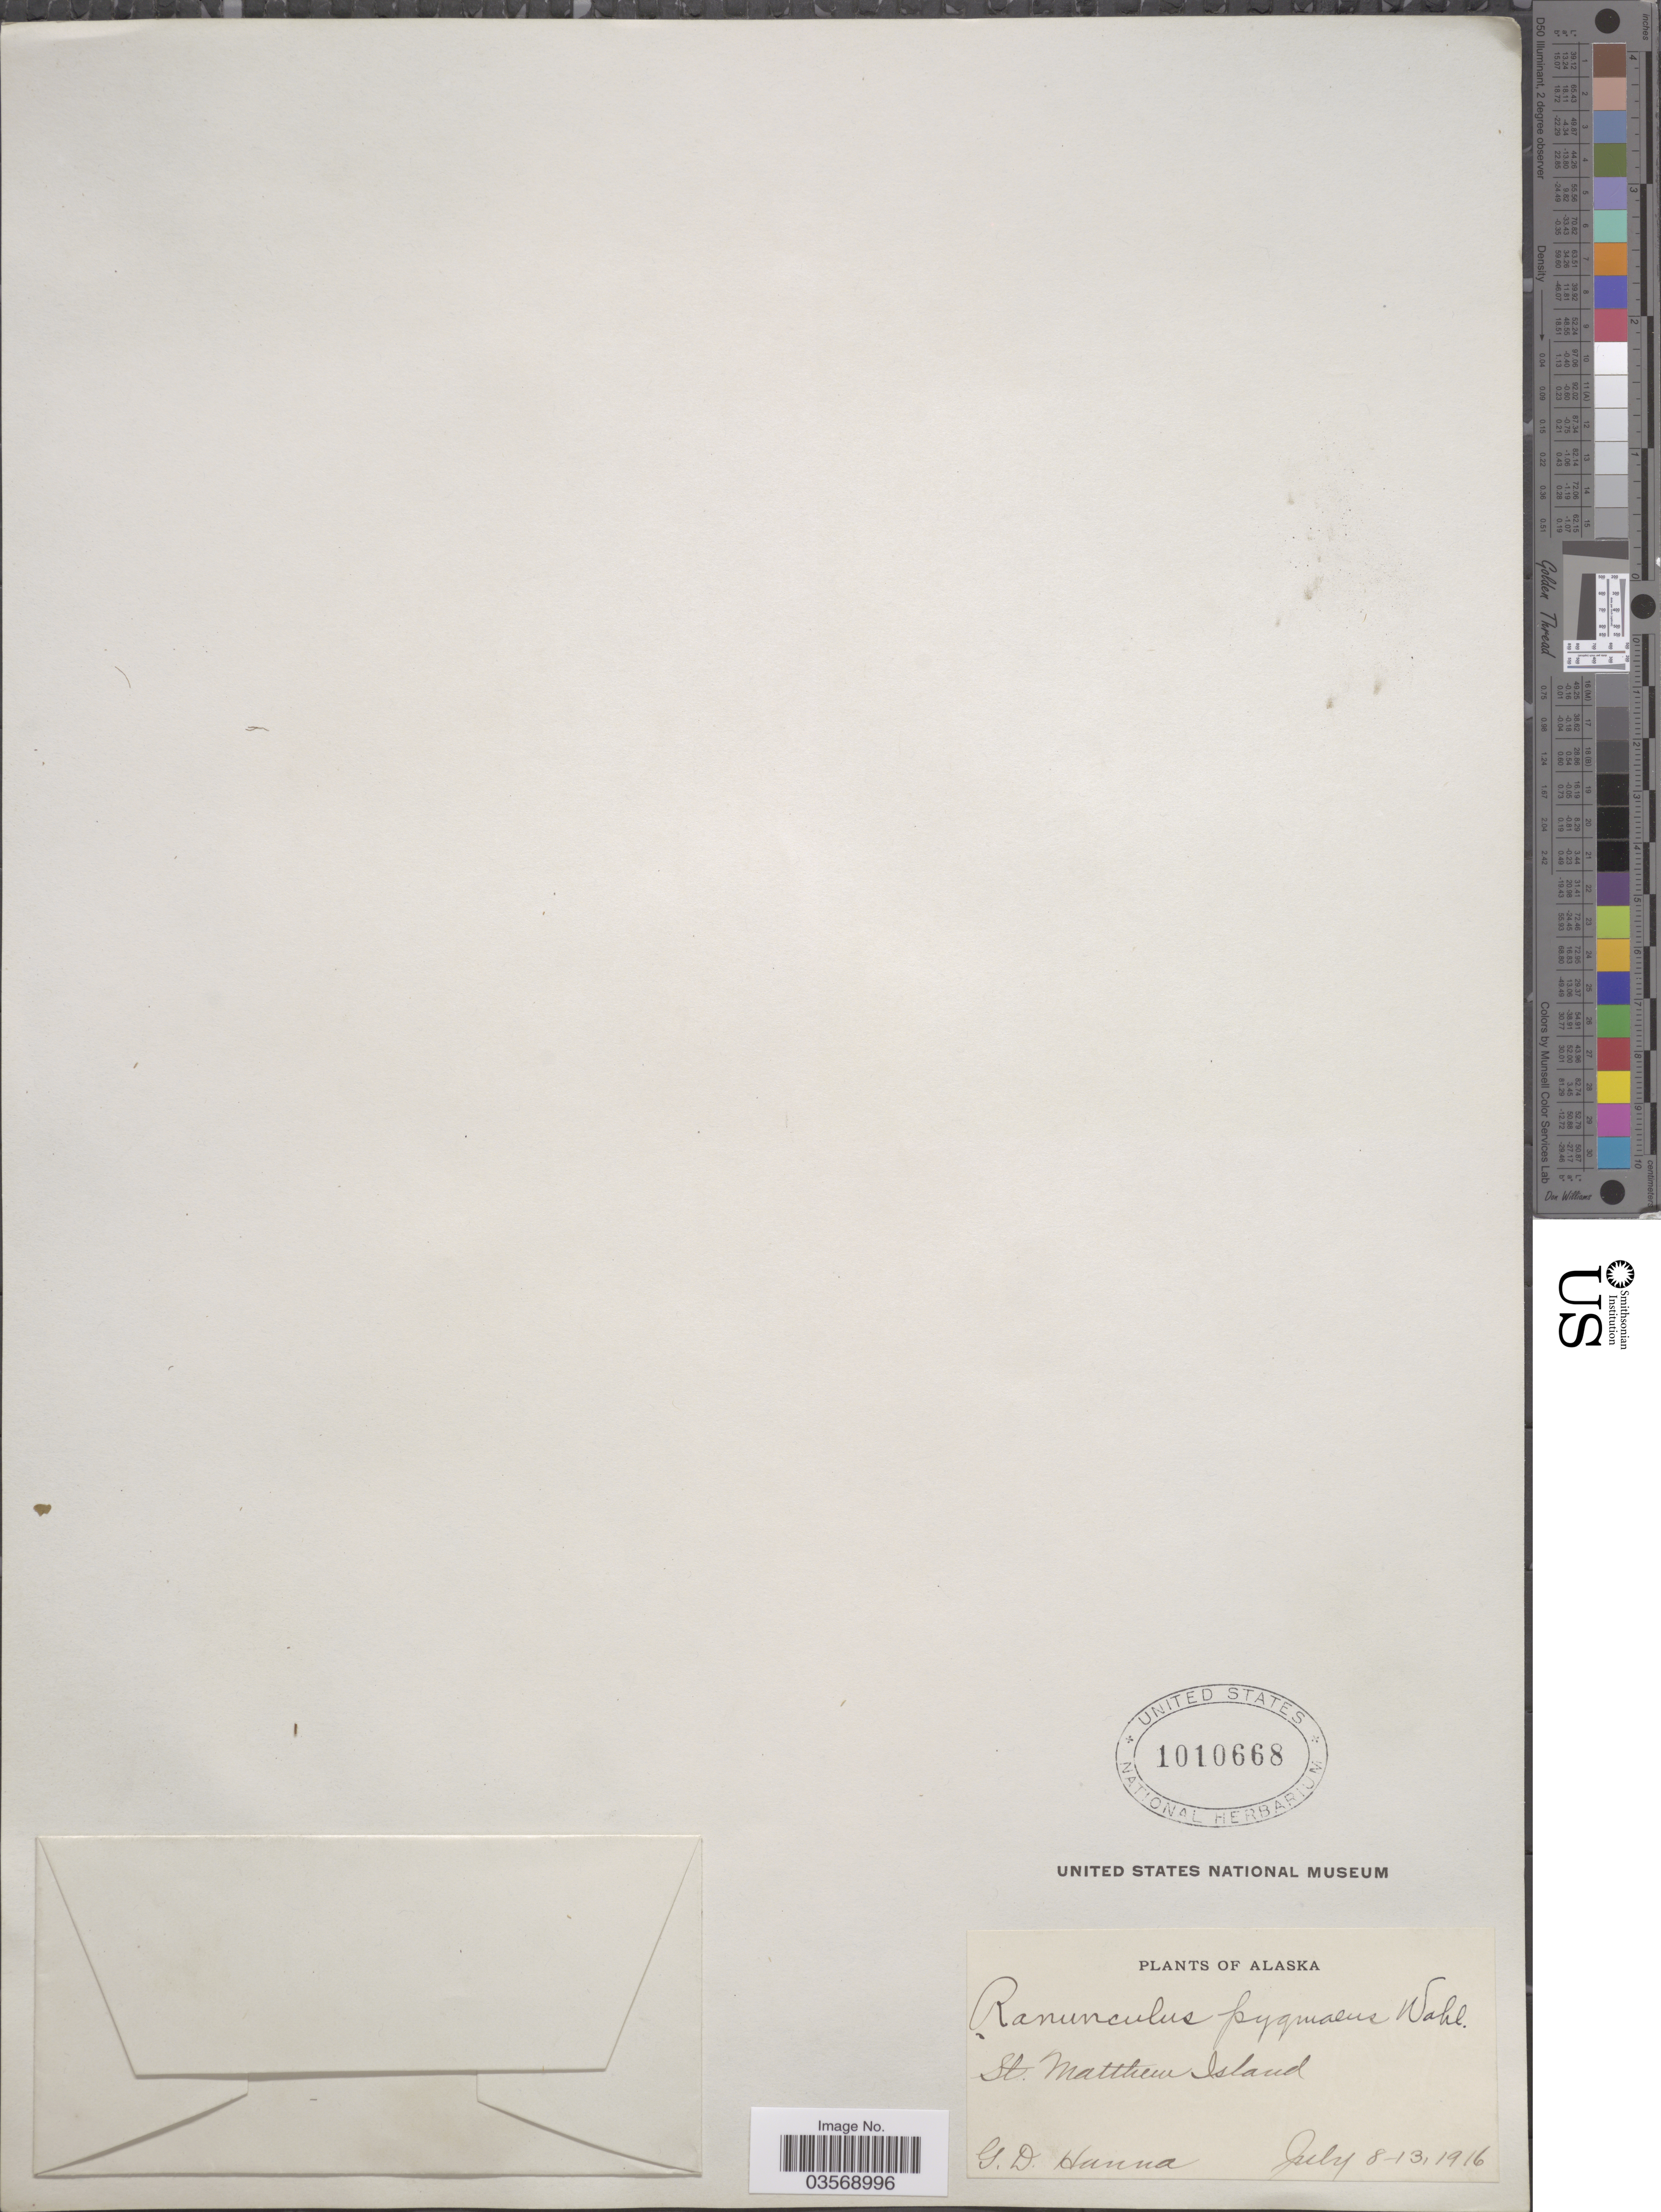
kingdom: Plantae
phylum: Tracheophyta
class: Magnoliopsida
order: Ranunculales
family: Ranunculaceae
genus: Ranunculus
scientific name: Ranunculus pygmaeus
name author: Wahlenb.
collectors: G. D. Hanna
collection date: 1916-07-08/1916-07-13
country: United States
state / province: Alaska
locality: St. Matthew Island.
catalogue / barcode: US 1010668